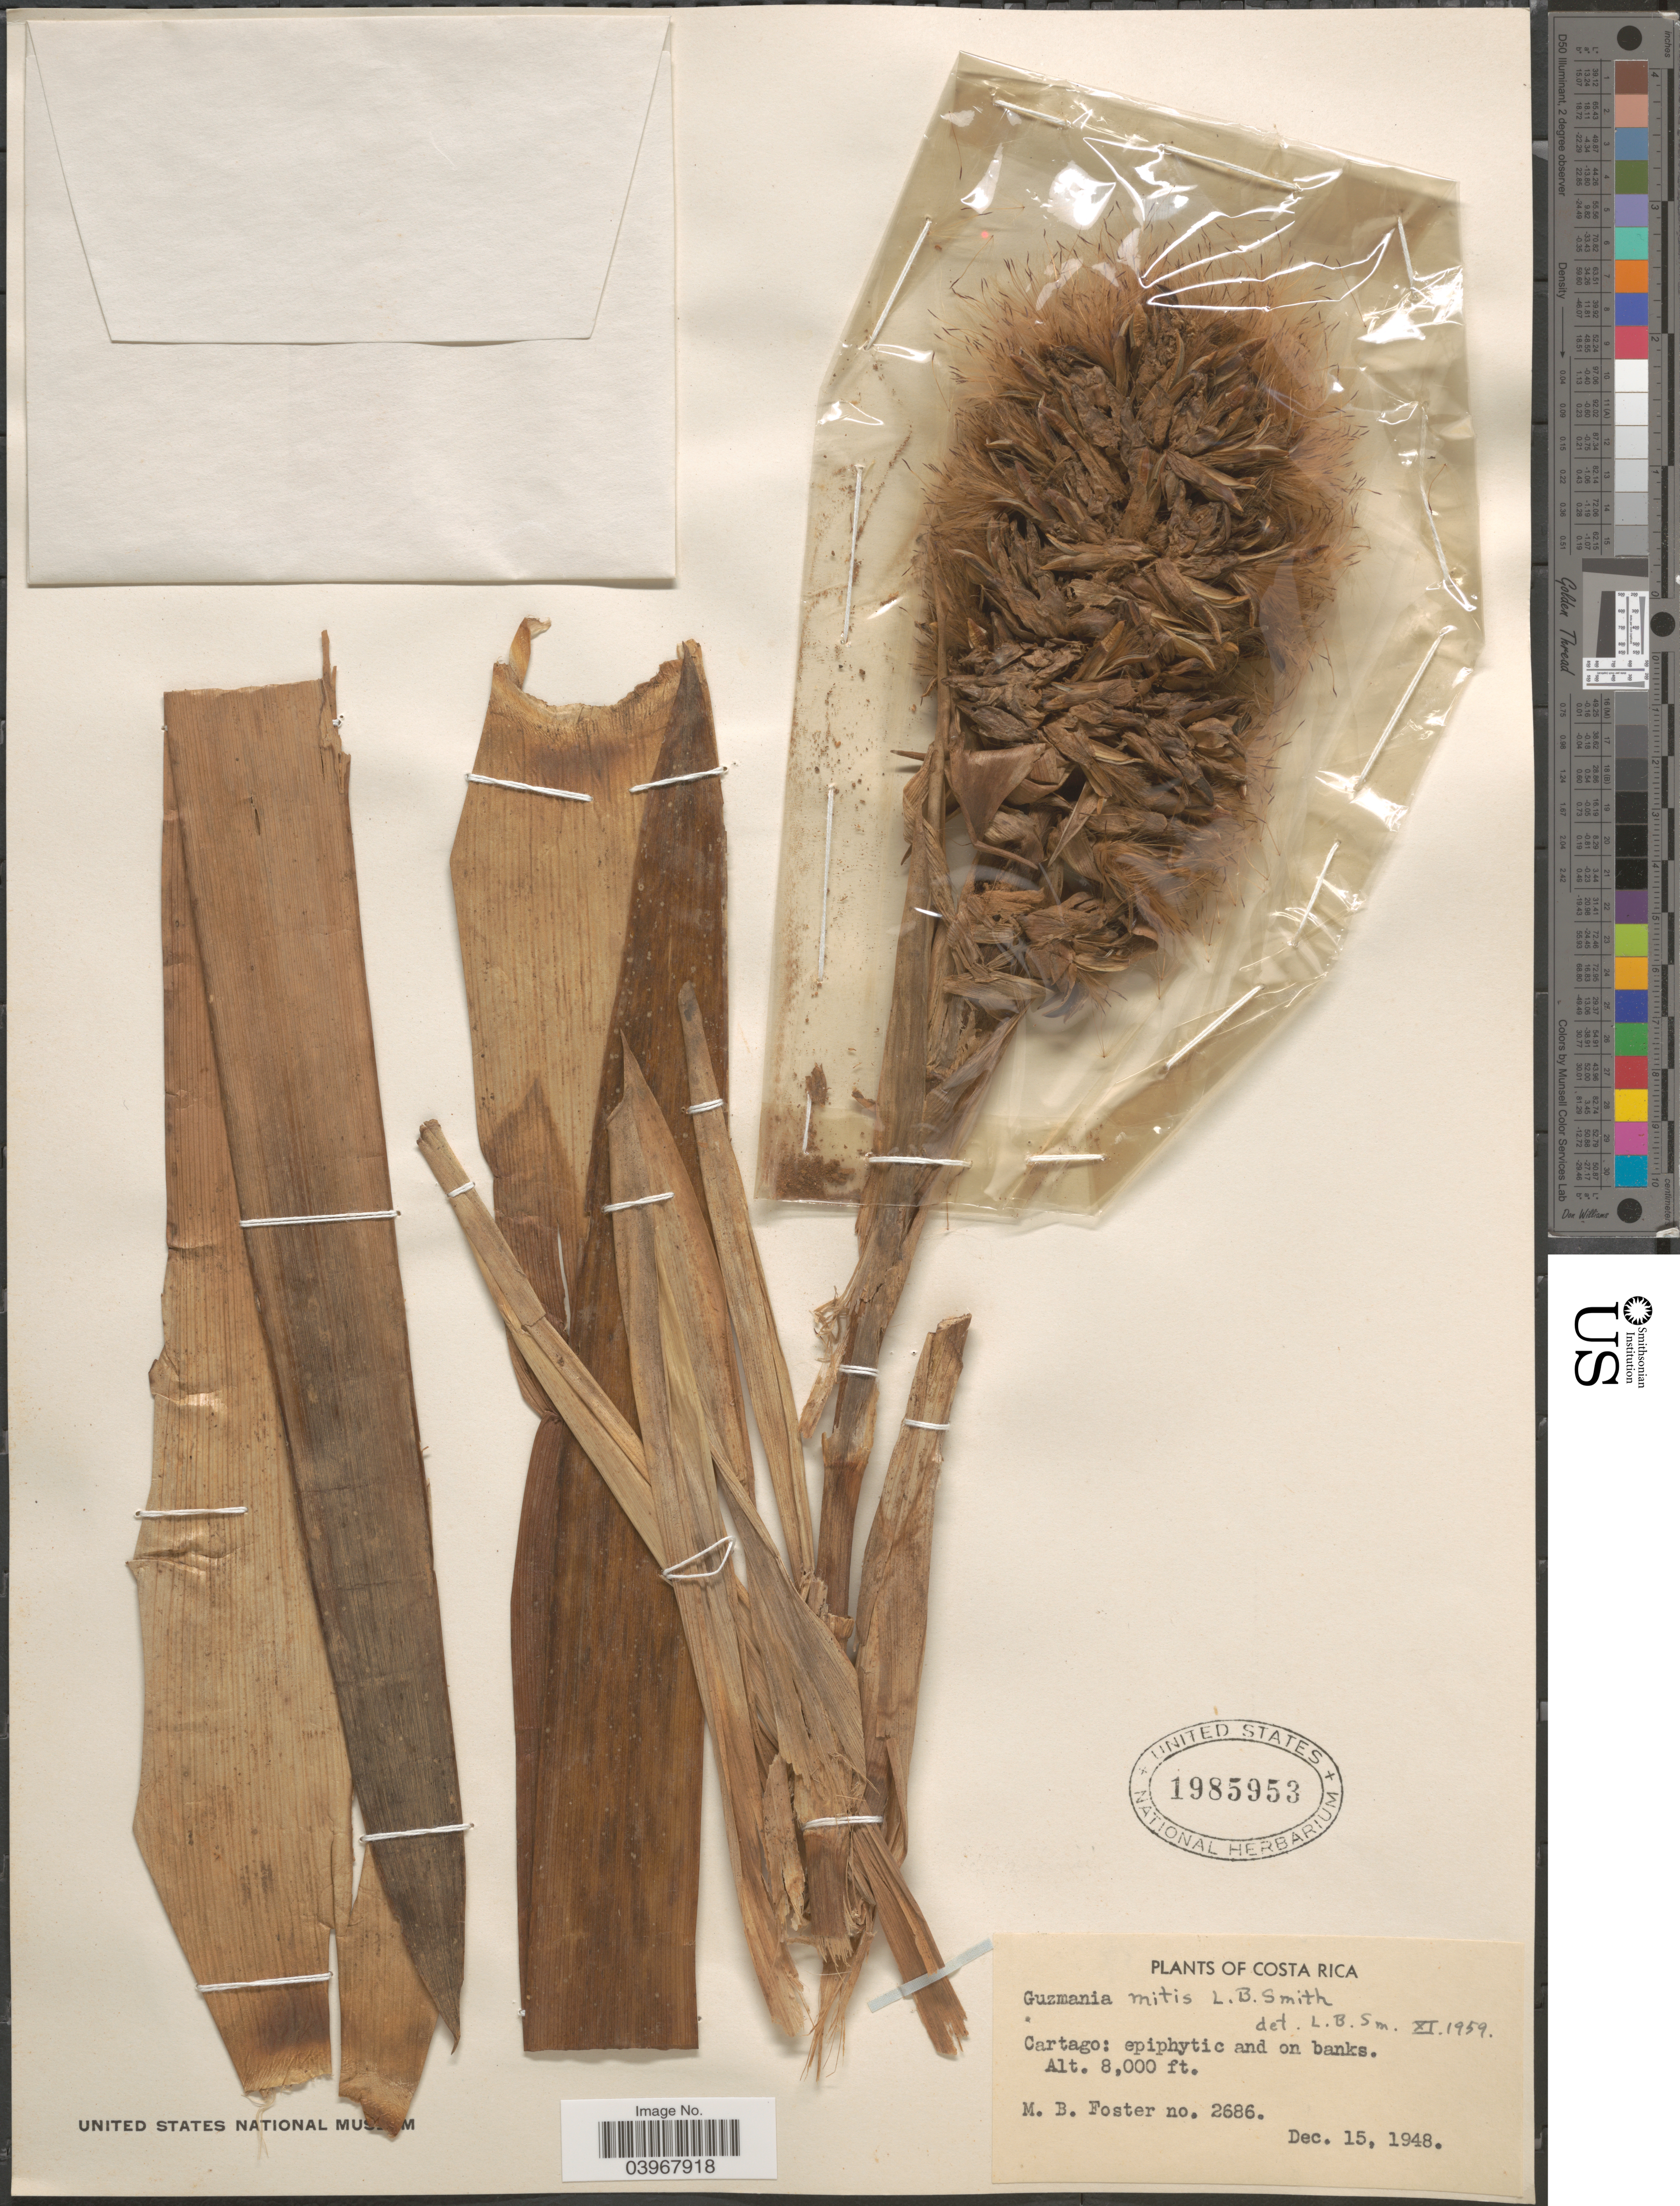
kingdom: Plantae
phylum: Tracheophyta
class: Liliopsida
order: Poales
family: Bromeliaceae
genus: Guzmania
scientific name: Guzmania mitis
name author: L.B. Sm.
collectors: M. B. Foster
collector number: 2686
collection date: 1948-12-15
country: Costa Rica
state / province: Cartago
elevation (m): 2438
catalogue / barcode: US 1985953